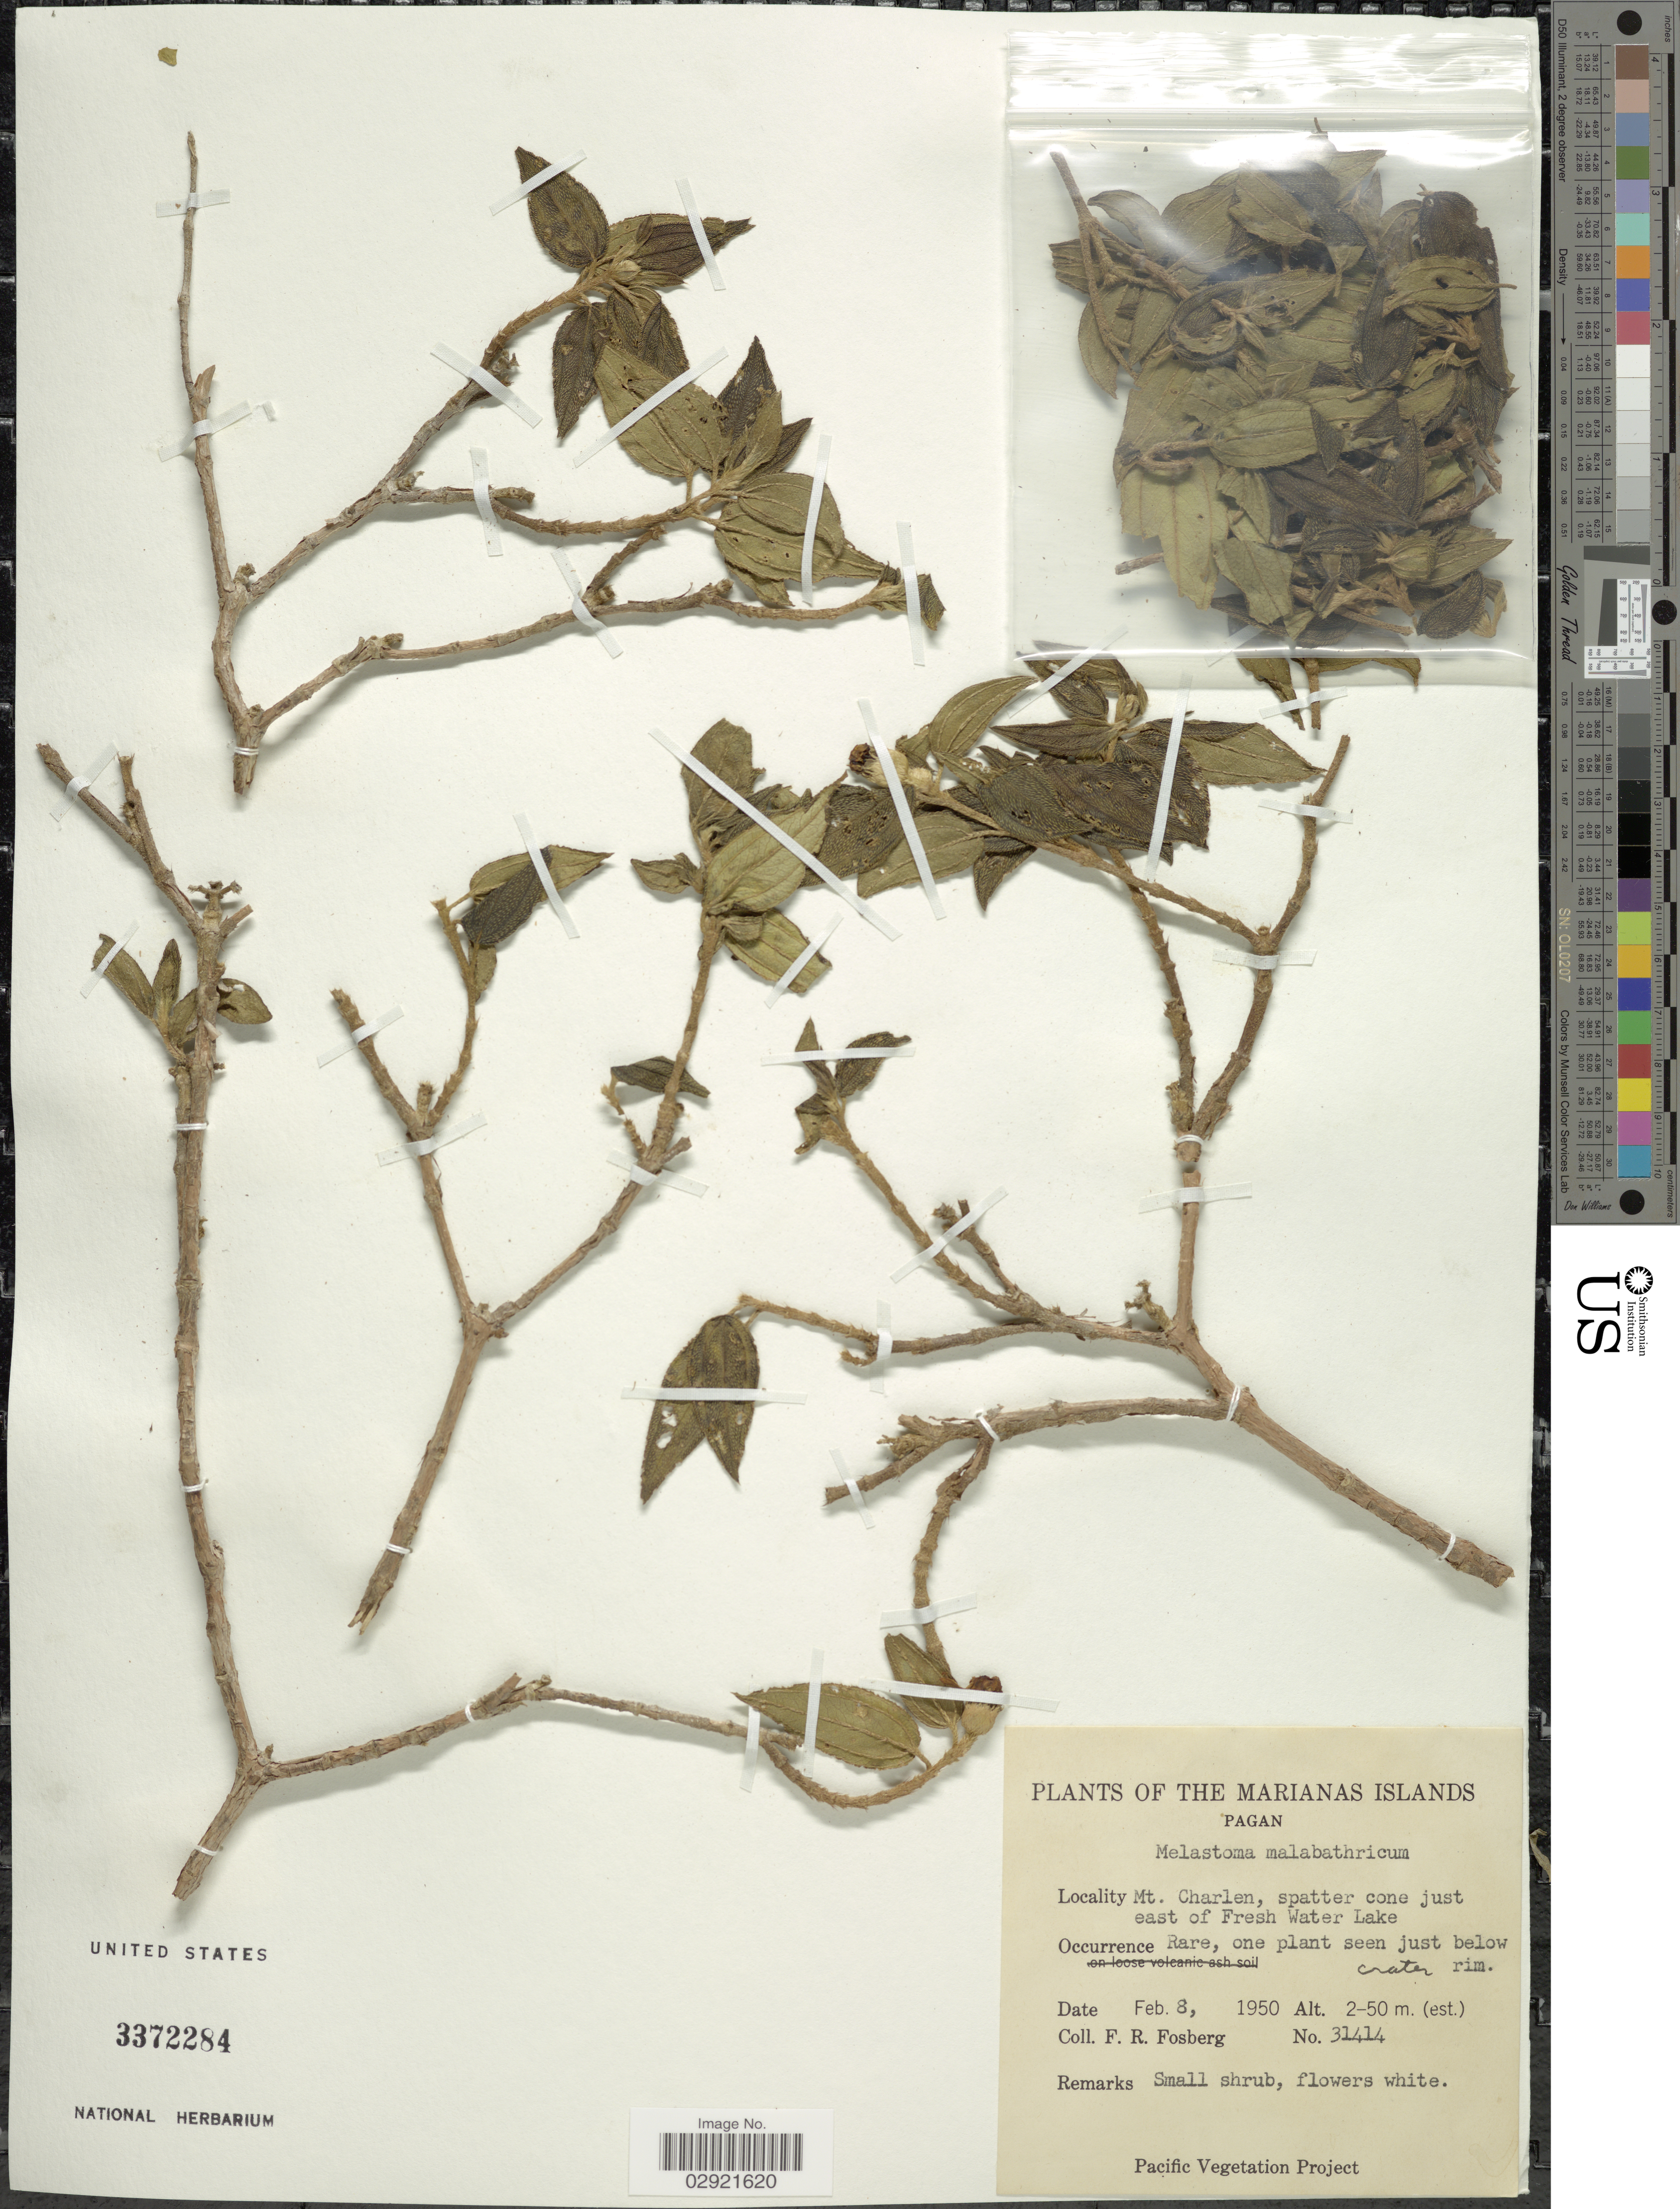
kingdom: Plantae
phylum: Tracheophyta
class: Magnoliopsida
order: Myrtales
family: Melastomataceae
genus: Melastoma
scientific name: Melastoma malabathricum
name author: L.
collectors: F. R. Fosberg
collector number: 31414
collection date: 1950-02-08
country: Northern Mariana Islands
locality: Marianas Islands. Pagan. Mt. Charlen, spatter cone just east of Fresh Water Lake.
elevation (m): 2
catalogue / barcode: US 3372284